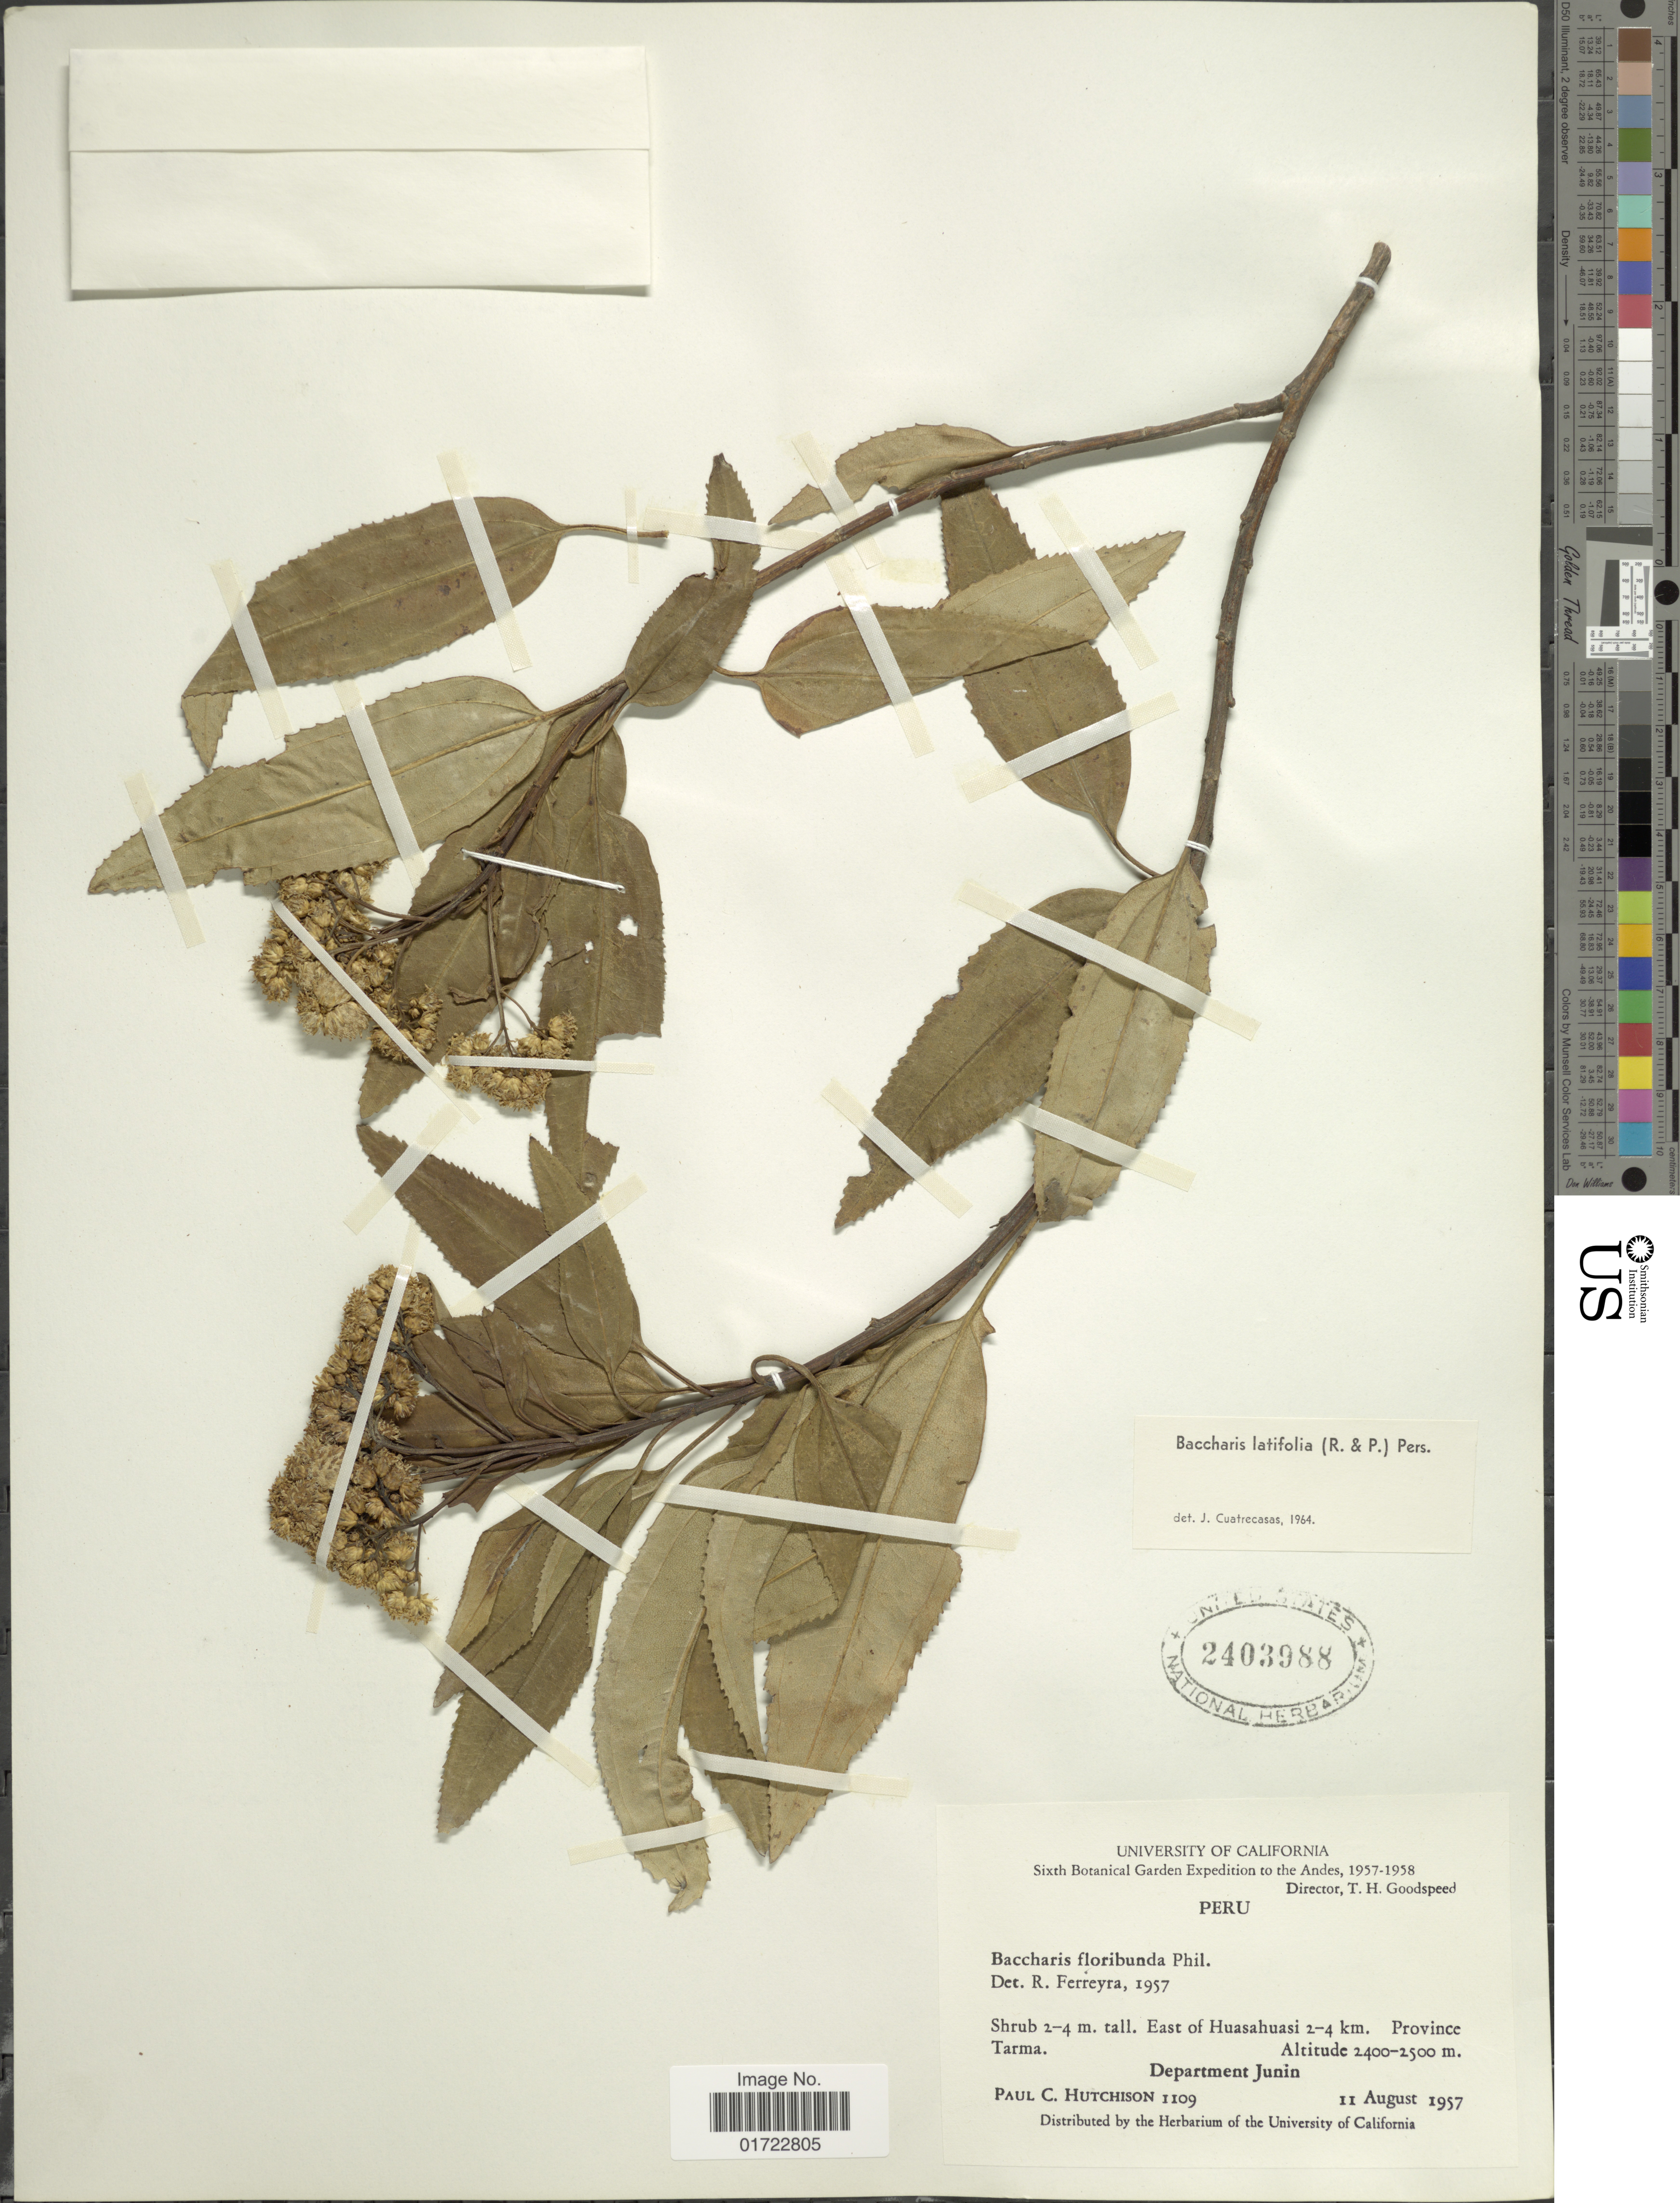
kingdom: Plantae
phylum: Tracheophyta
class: Magnoliopsida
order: Asterales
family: Asteraceae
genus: Baccharis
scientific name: Baccharis latifolia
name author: (Ruiz & Pav.) Pers.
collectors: P. C. Hutchison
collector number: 1109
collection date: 1957-08-11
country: Peru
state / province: Junín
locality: Department Junin, East of Huasahuasi 2-4 km. Province Tarma.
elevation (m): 2400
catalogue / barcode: US 2403988